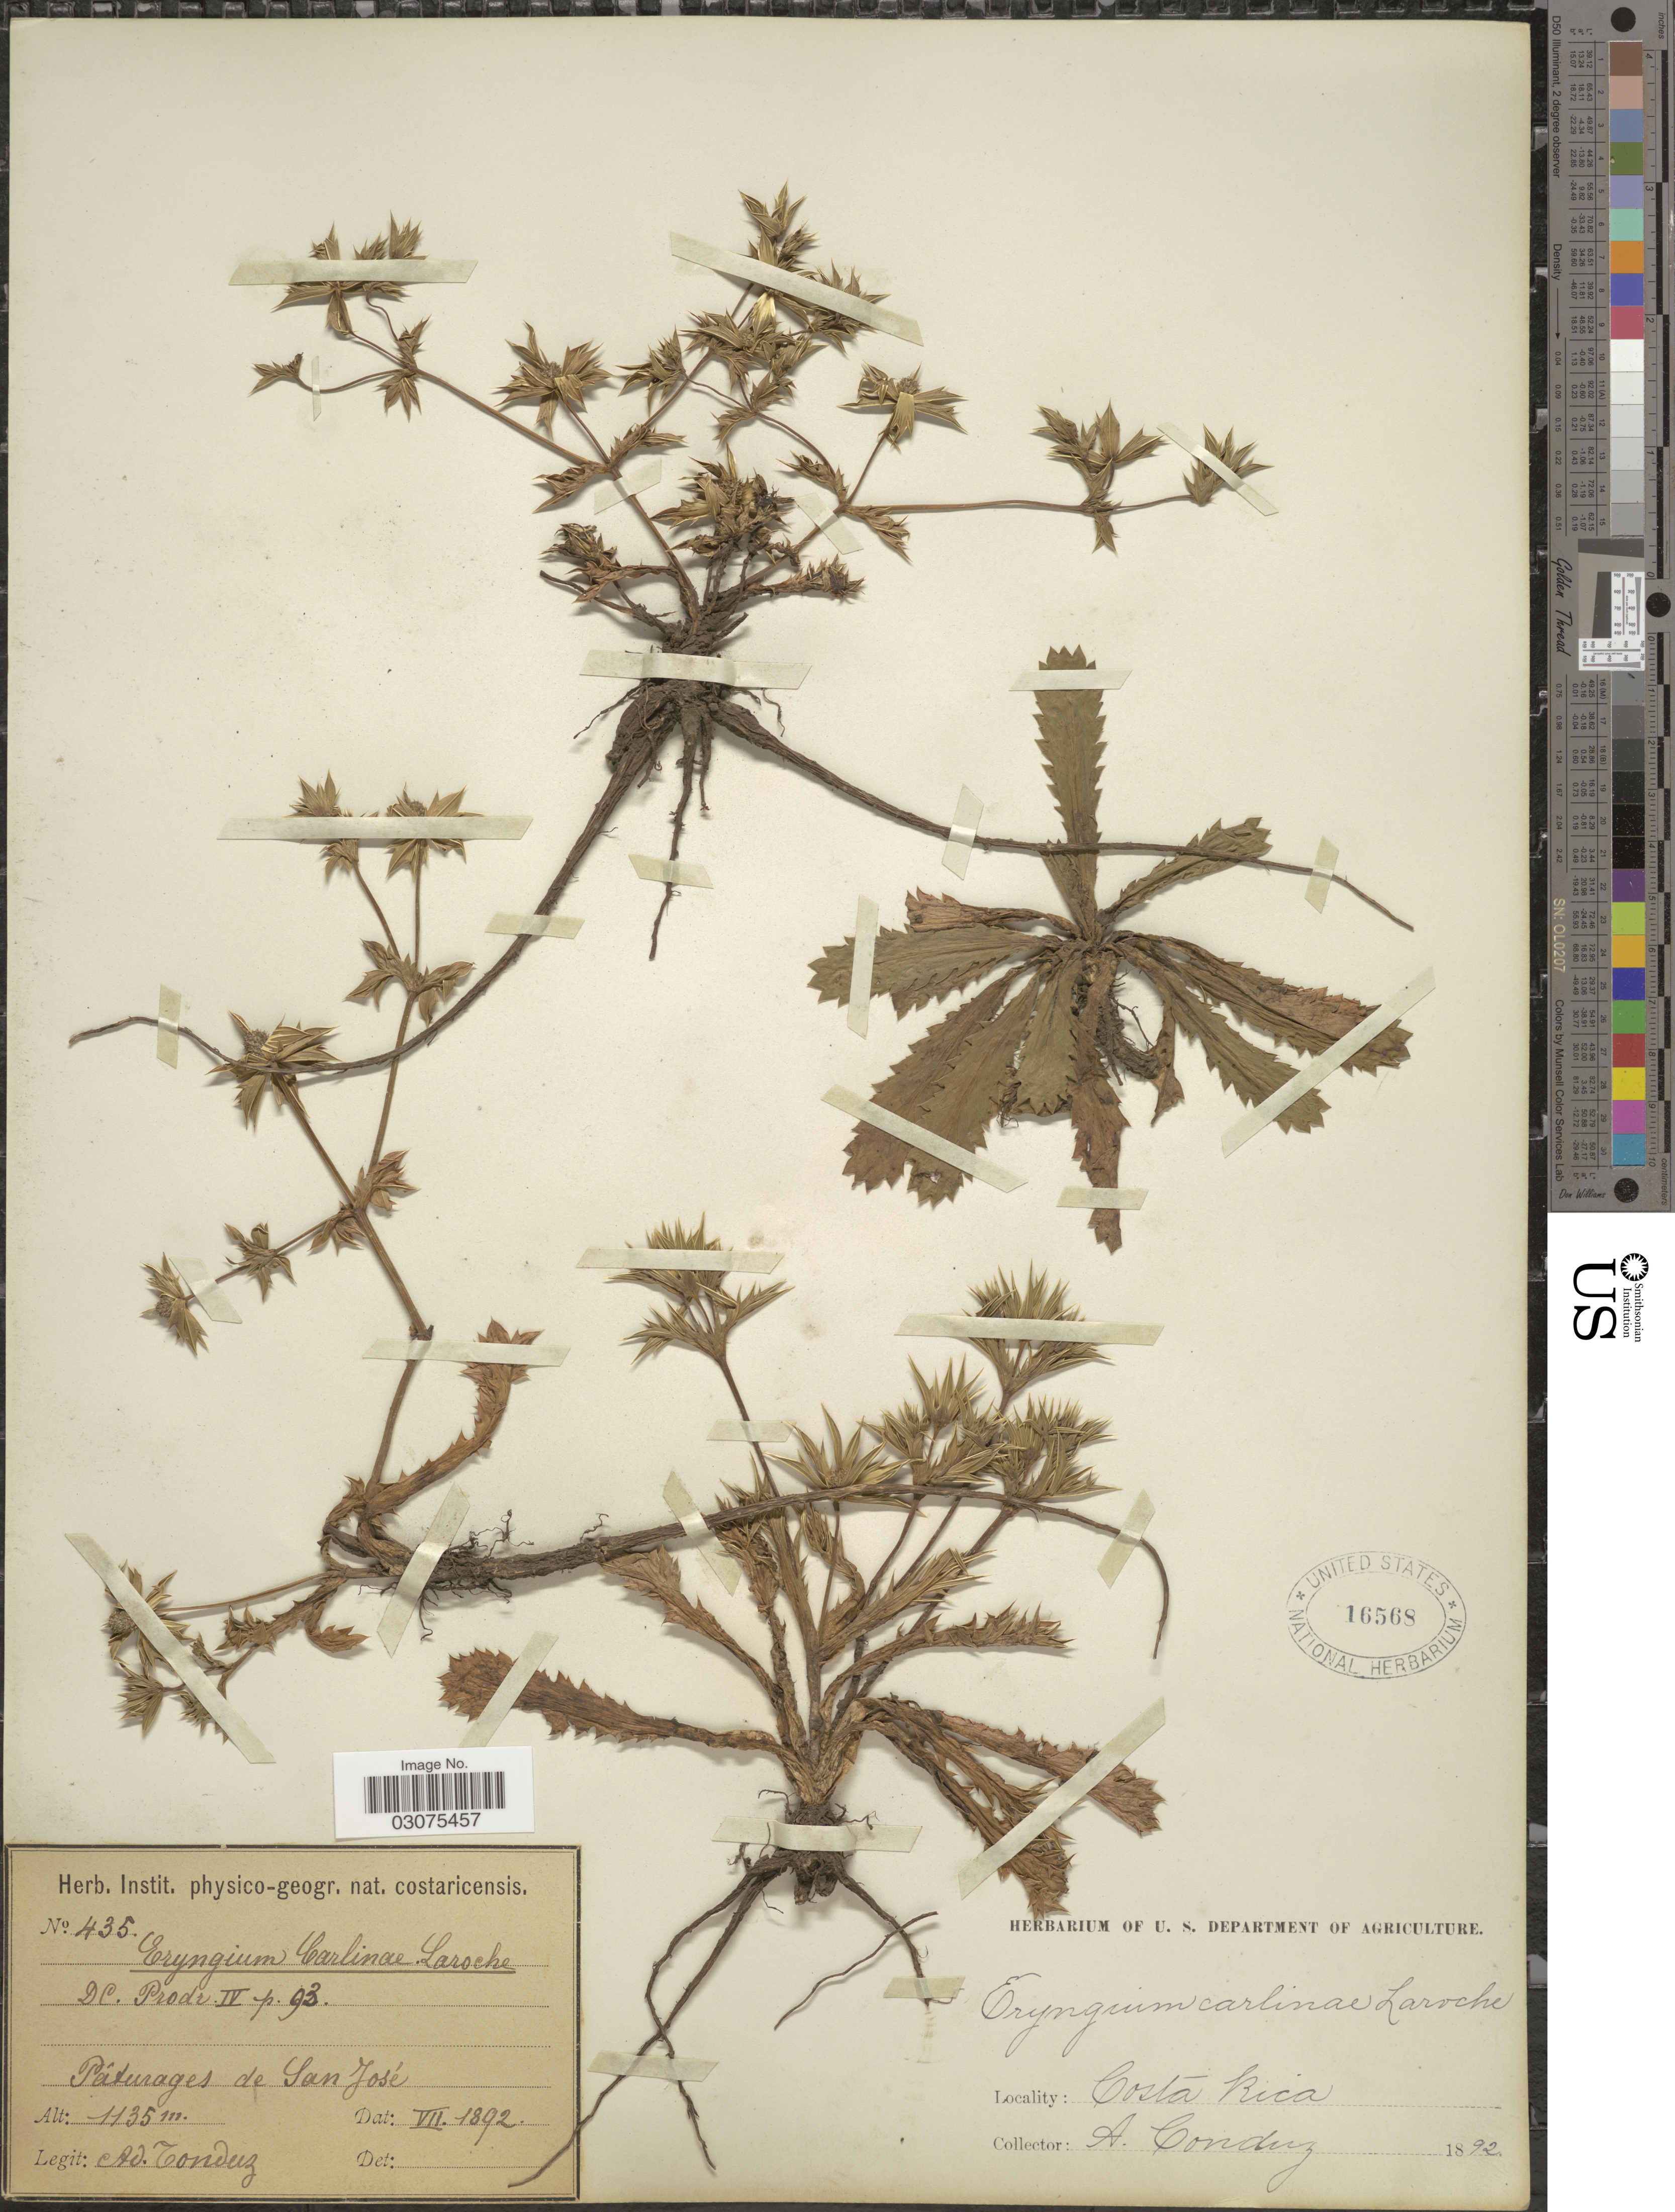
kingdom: Plantae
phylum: Tracheophyta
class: Magnoliopsida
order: Apiales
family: Apiaceae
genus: Eryngium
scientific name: Eryngium carlinae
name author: F. Delaroche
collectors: A. Tonduz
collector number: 435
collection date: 1892-07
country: Costa Rica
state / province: San José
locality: Pâturages de San José.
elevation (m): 1135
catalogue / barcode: US 16568